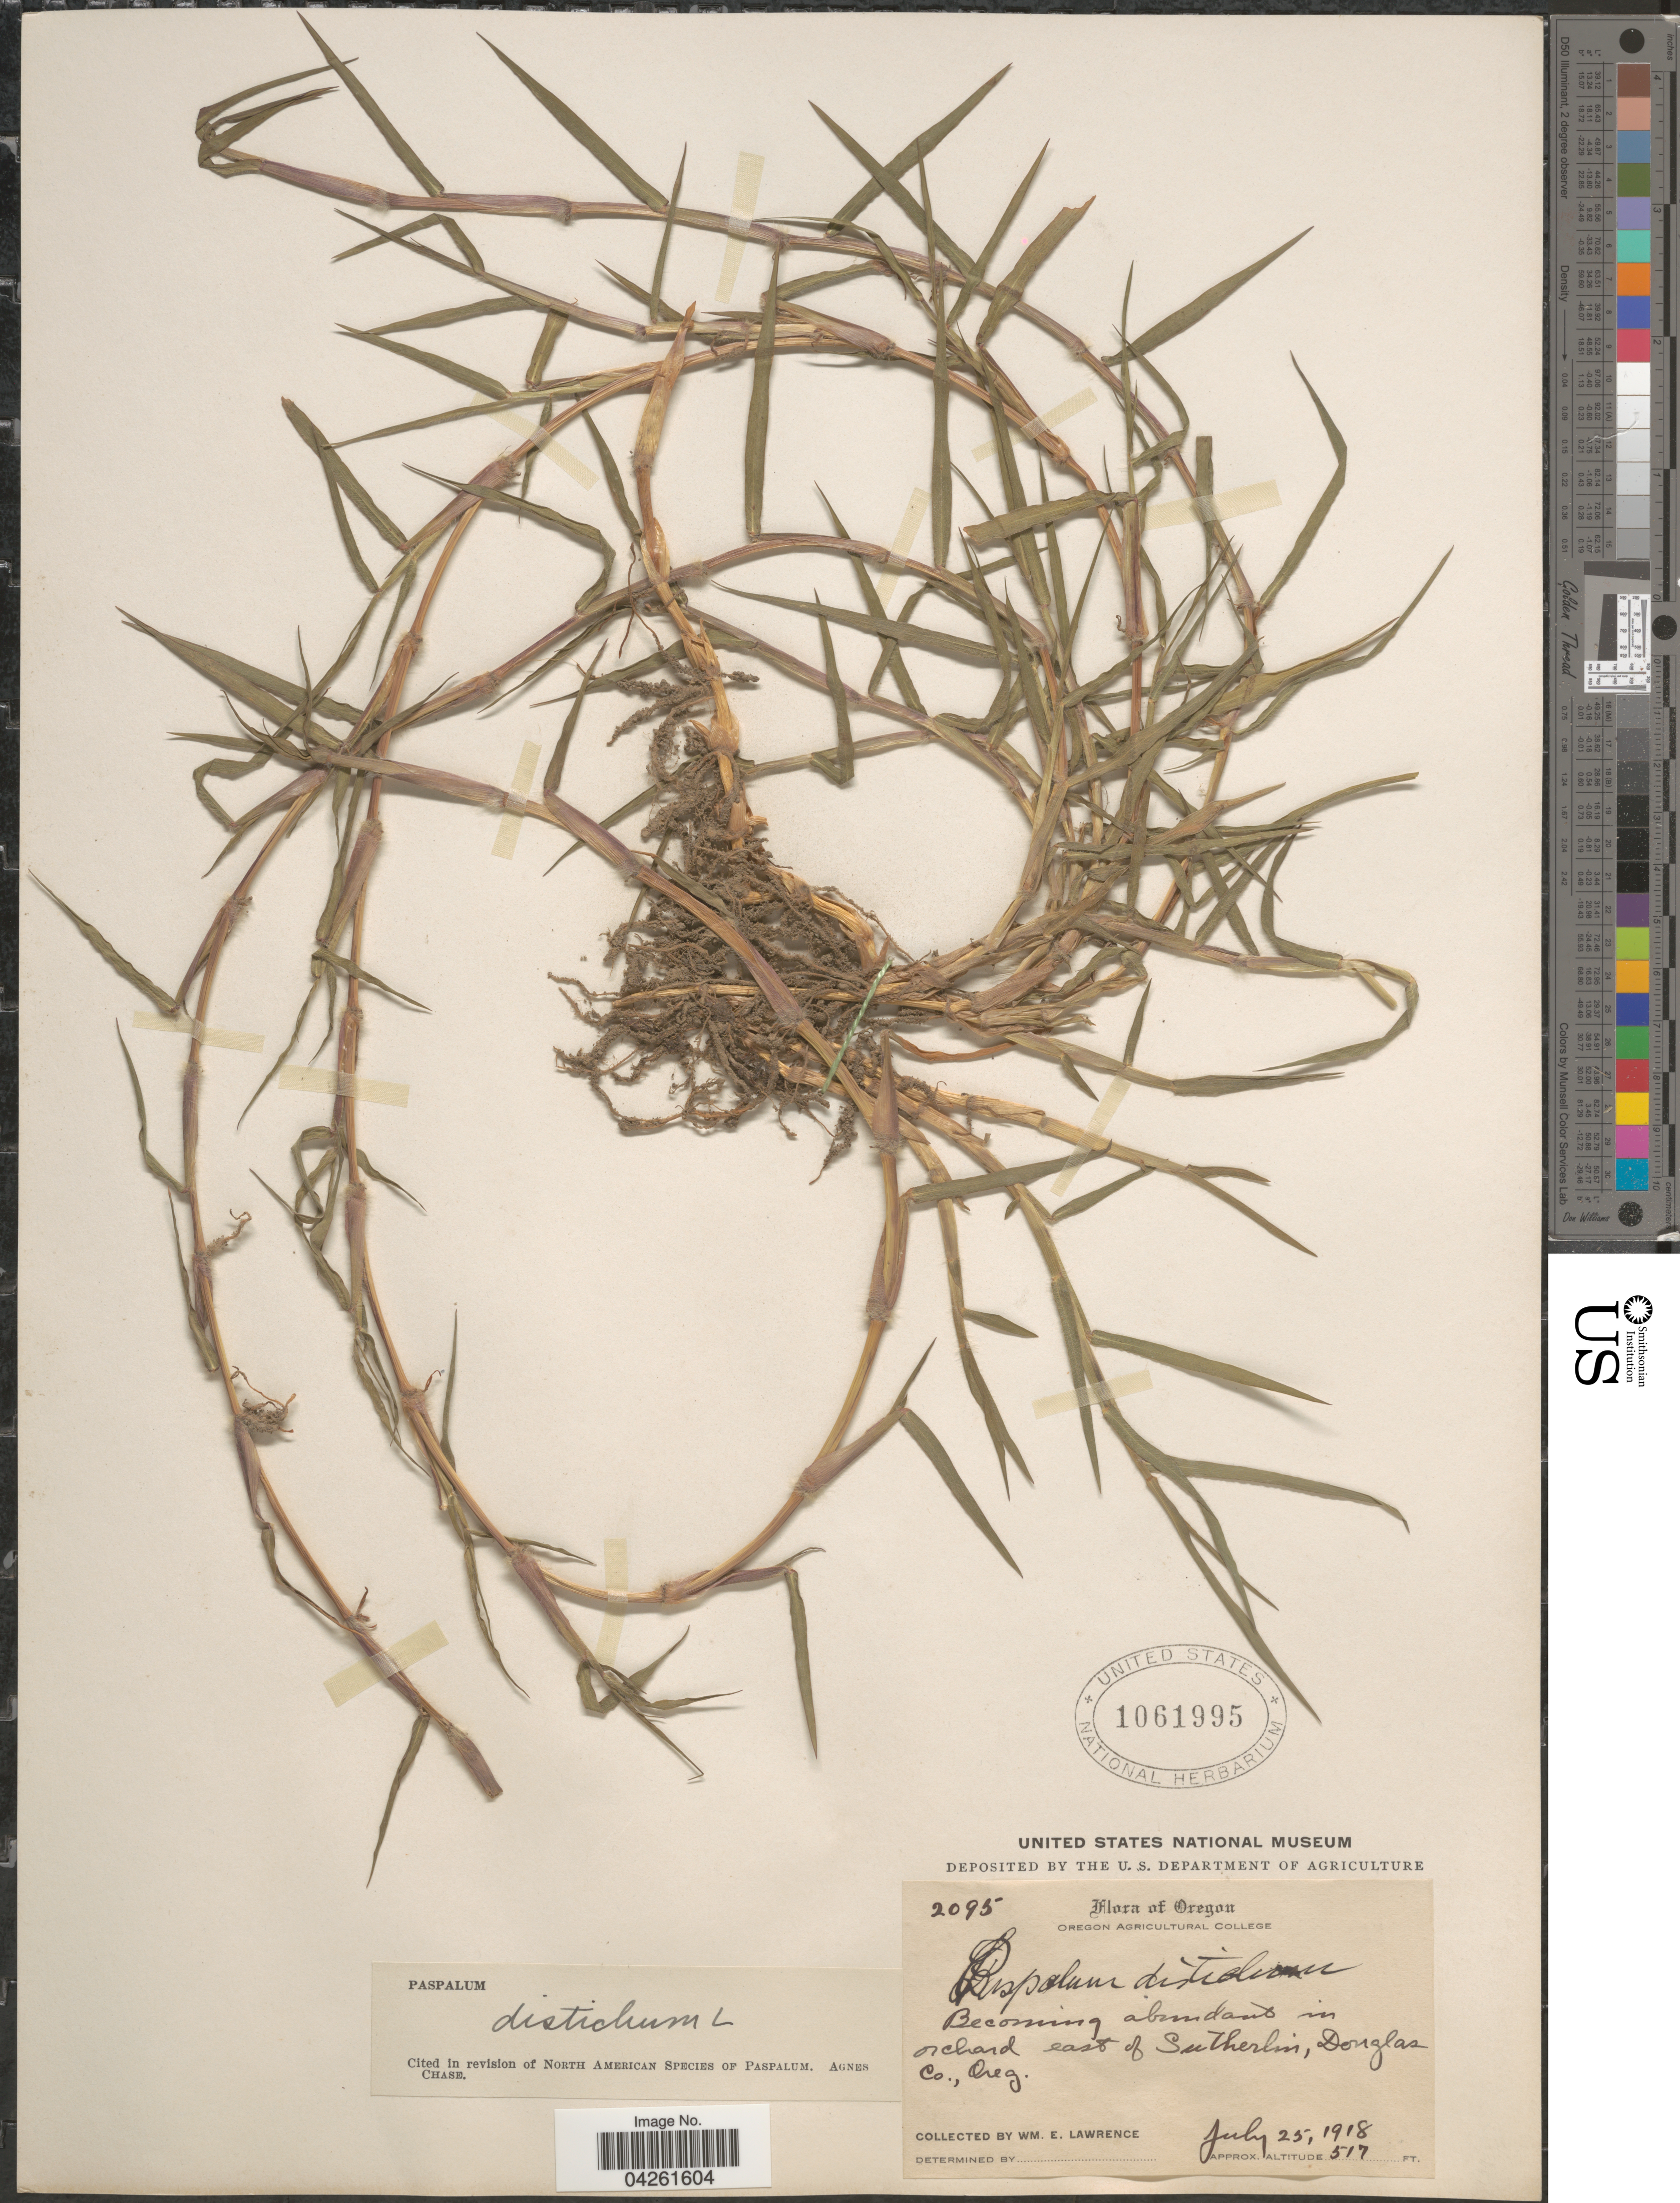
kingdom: Plantae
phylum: Tracheophyta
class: Liliopsida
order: Poales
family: Poaceae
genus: Paspalum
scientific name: Paspalum distichum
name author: L.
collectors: W. Lawrence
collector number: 2095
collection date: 1918-07-25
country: United States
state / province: Oregon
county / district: Douglas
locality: Becoming abundant in orchard east of Sutherlin, Douglas Co.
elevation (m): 158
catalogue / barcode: US 1061995